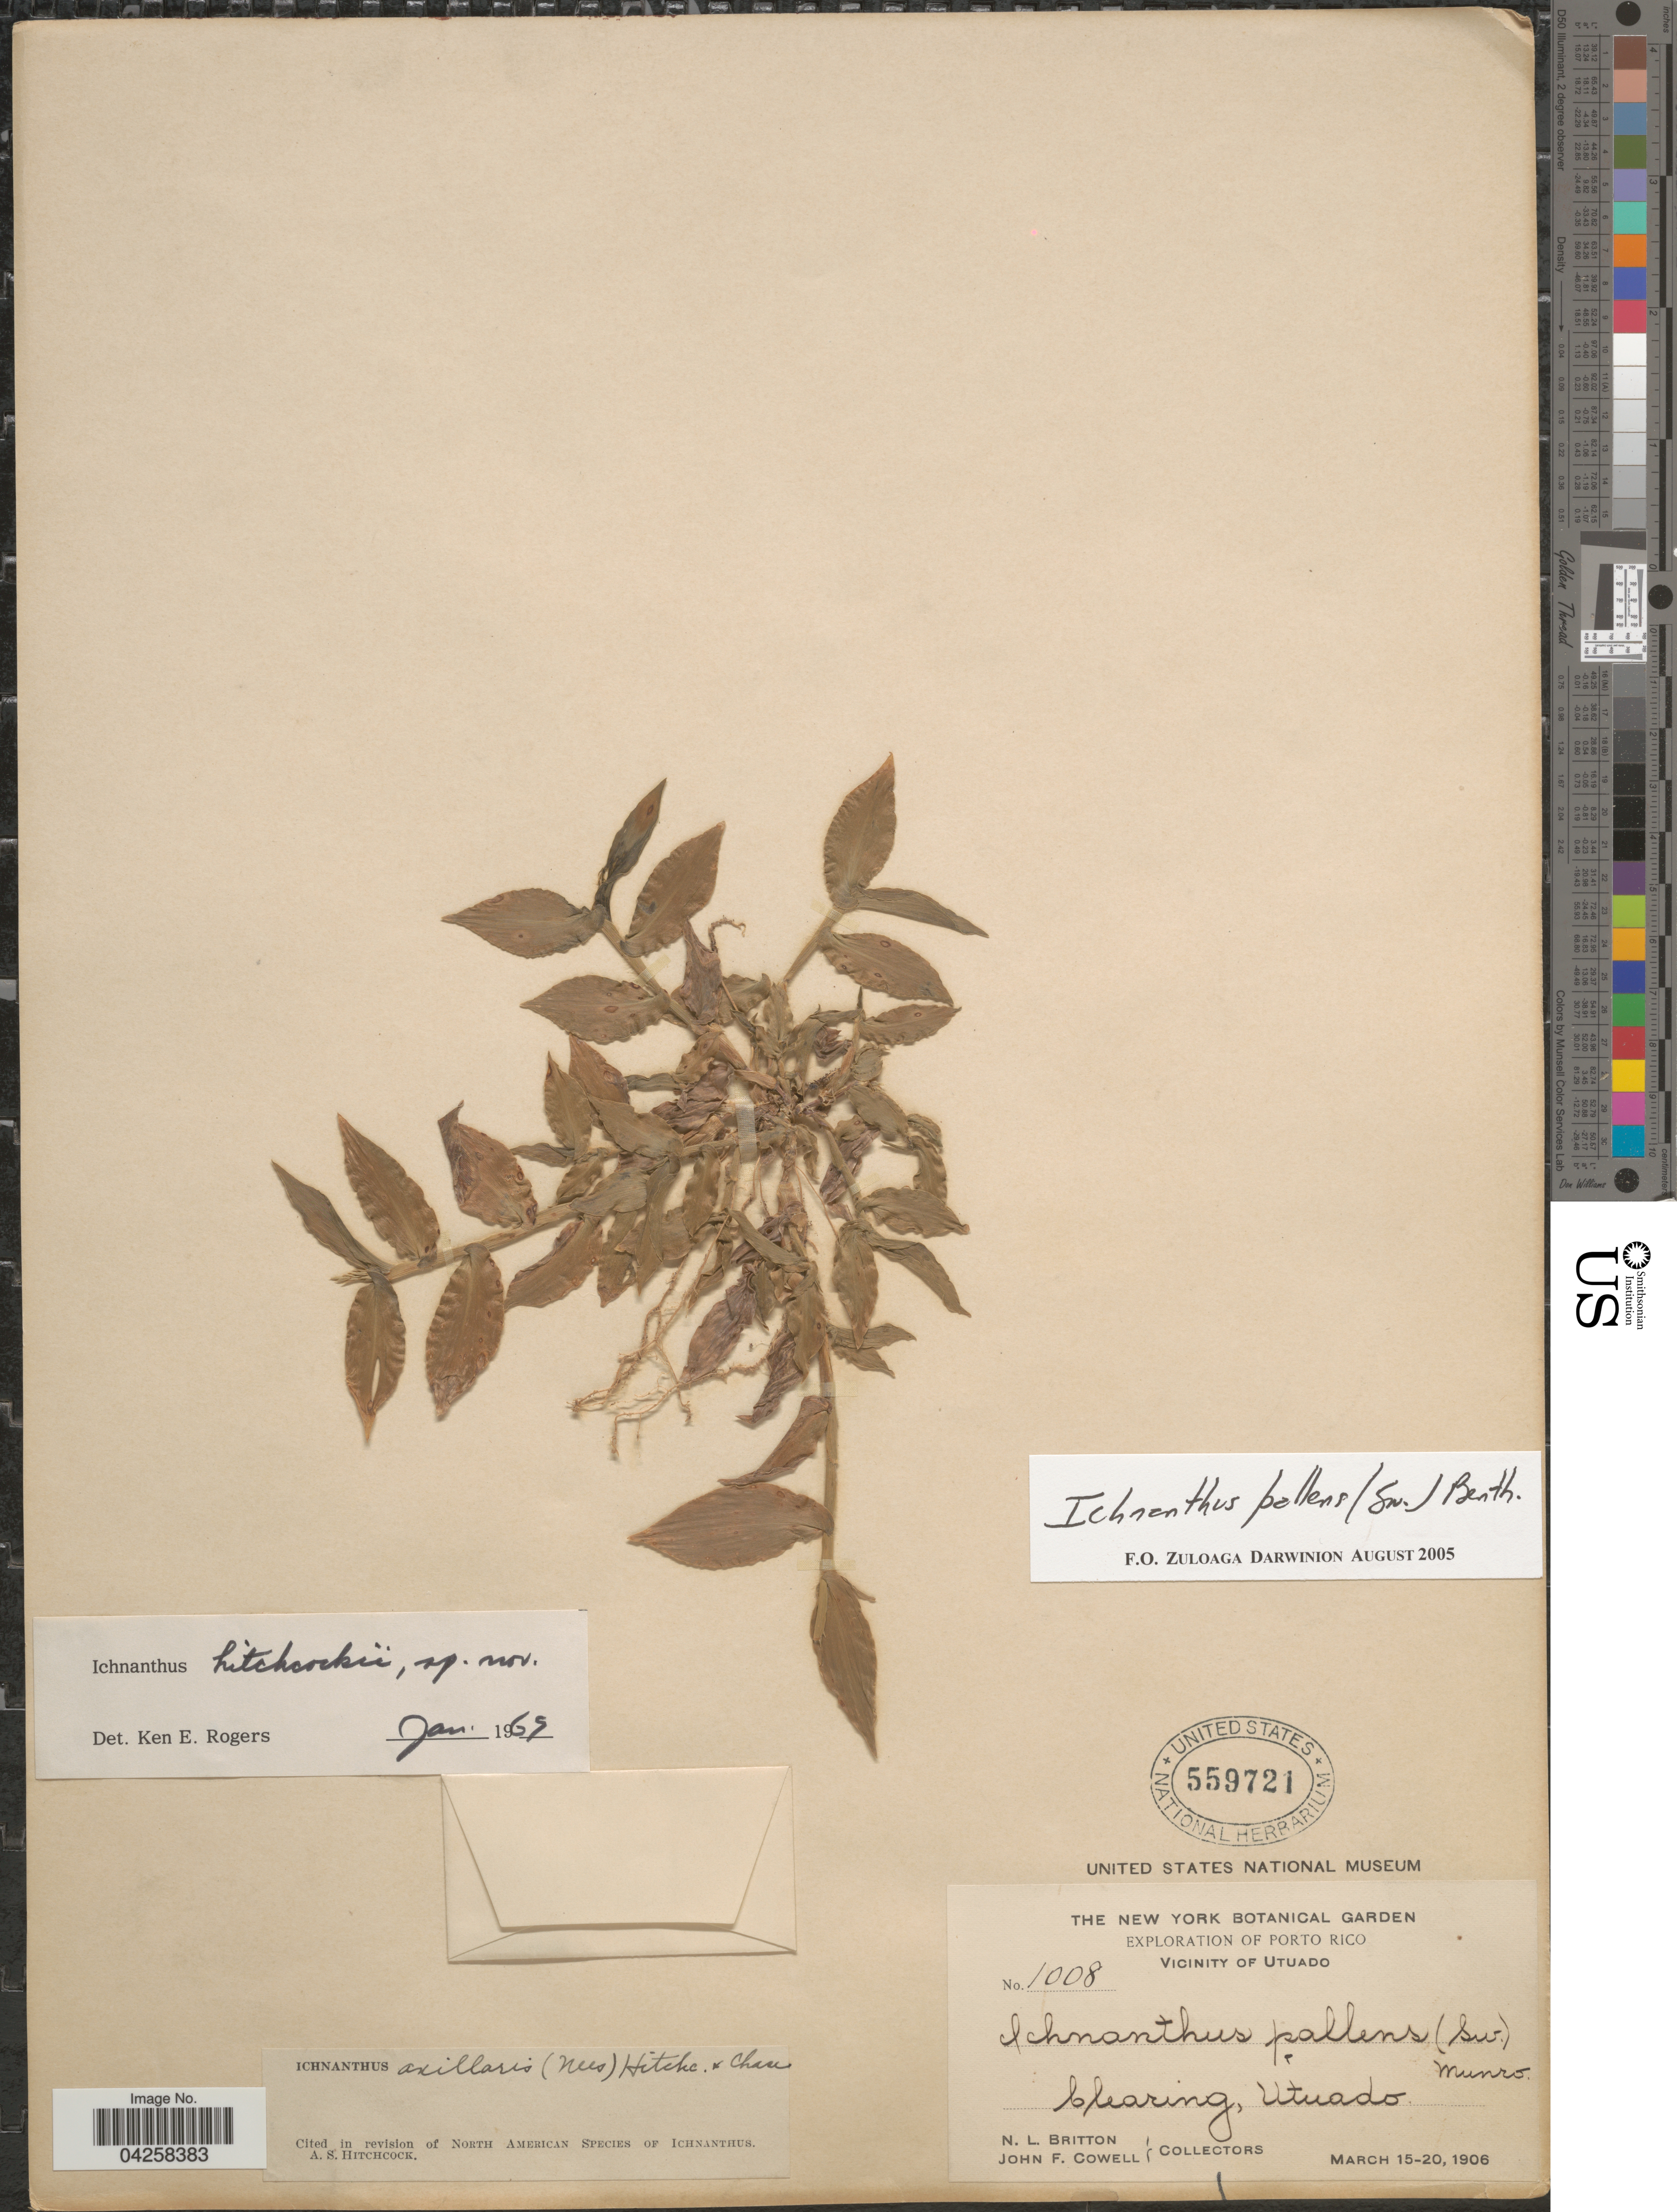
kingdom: Plantae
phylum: Tracheophyta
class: Liliopsida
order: Poales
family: Poaceae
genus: Ichnanthus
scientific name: Ichnanthus pallens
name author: (Sw.) Munro ex Benth.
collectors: Mrs. N. L. Britton & J. F. Cowell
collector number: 1008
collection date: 1906-03-15/1906-03-20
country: Puerto Rico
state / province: Utuado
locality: Exploration of Porto Rico. Vicinity of Utuado.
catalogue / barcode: US 559721